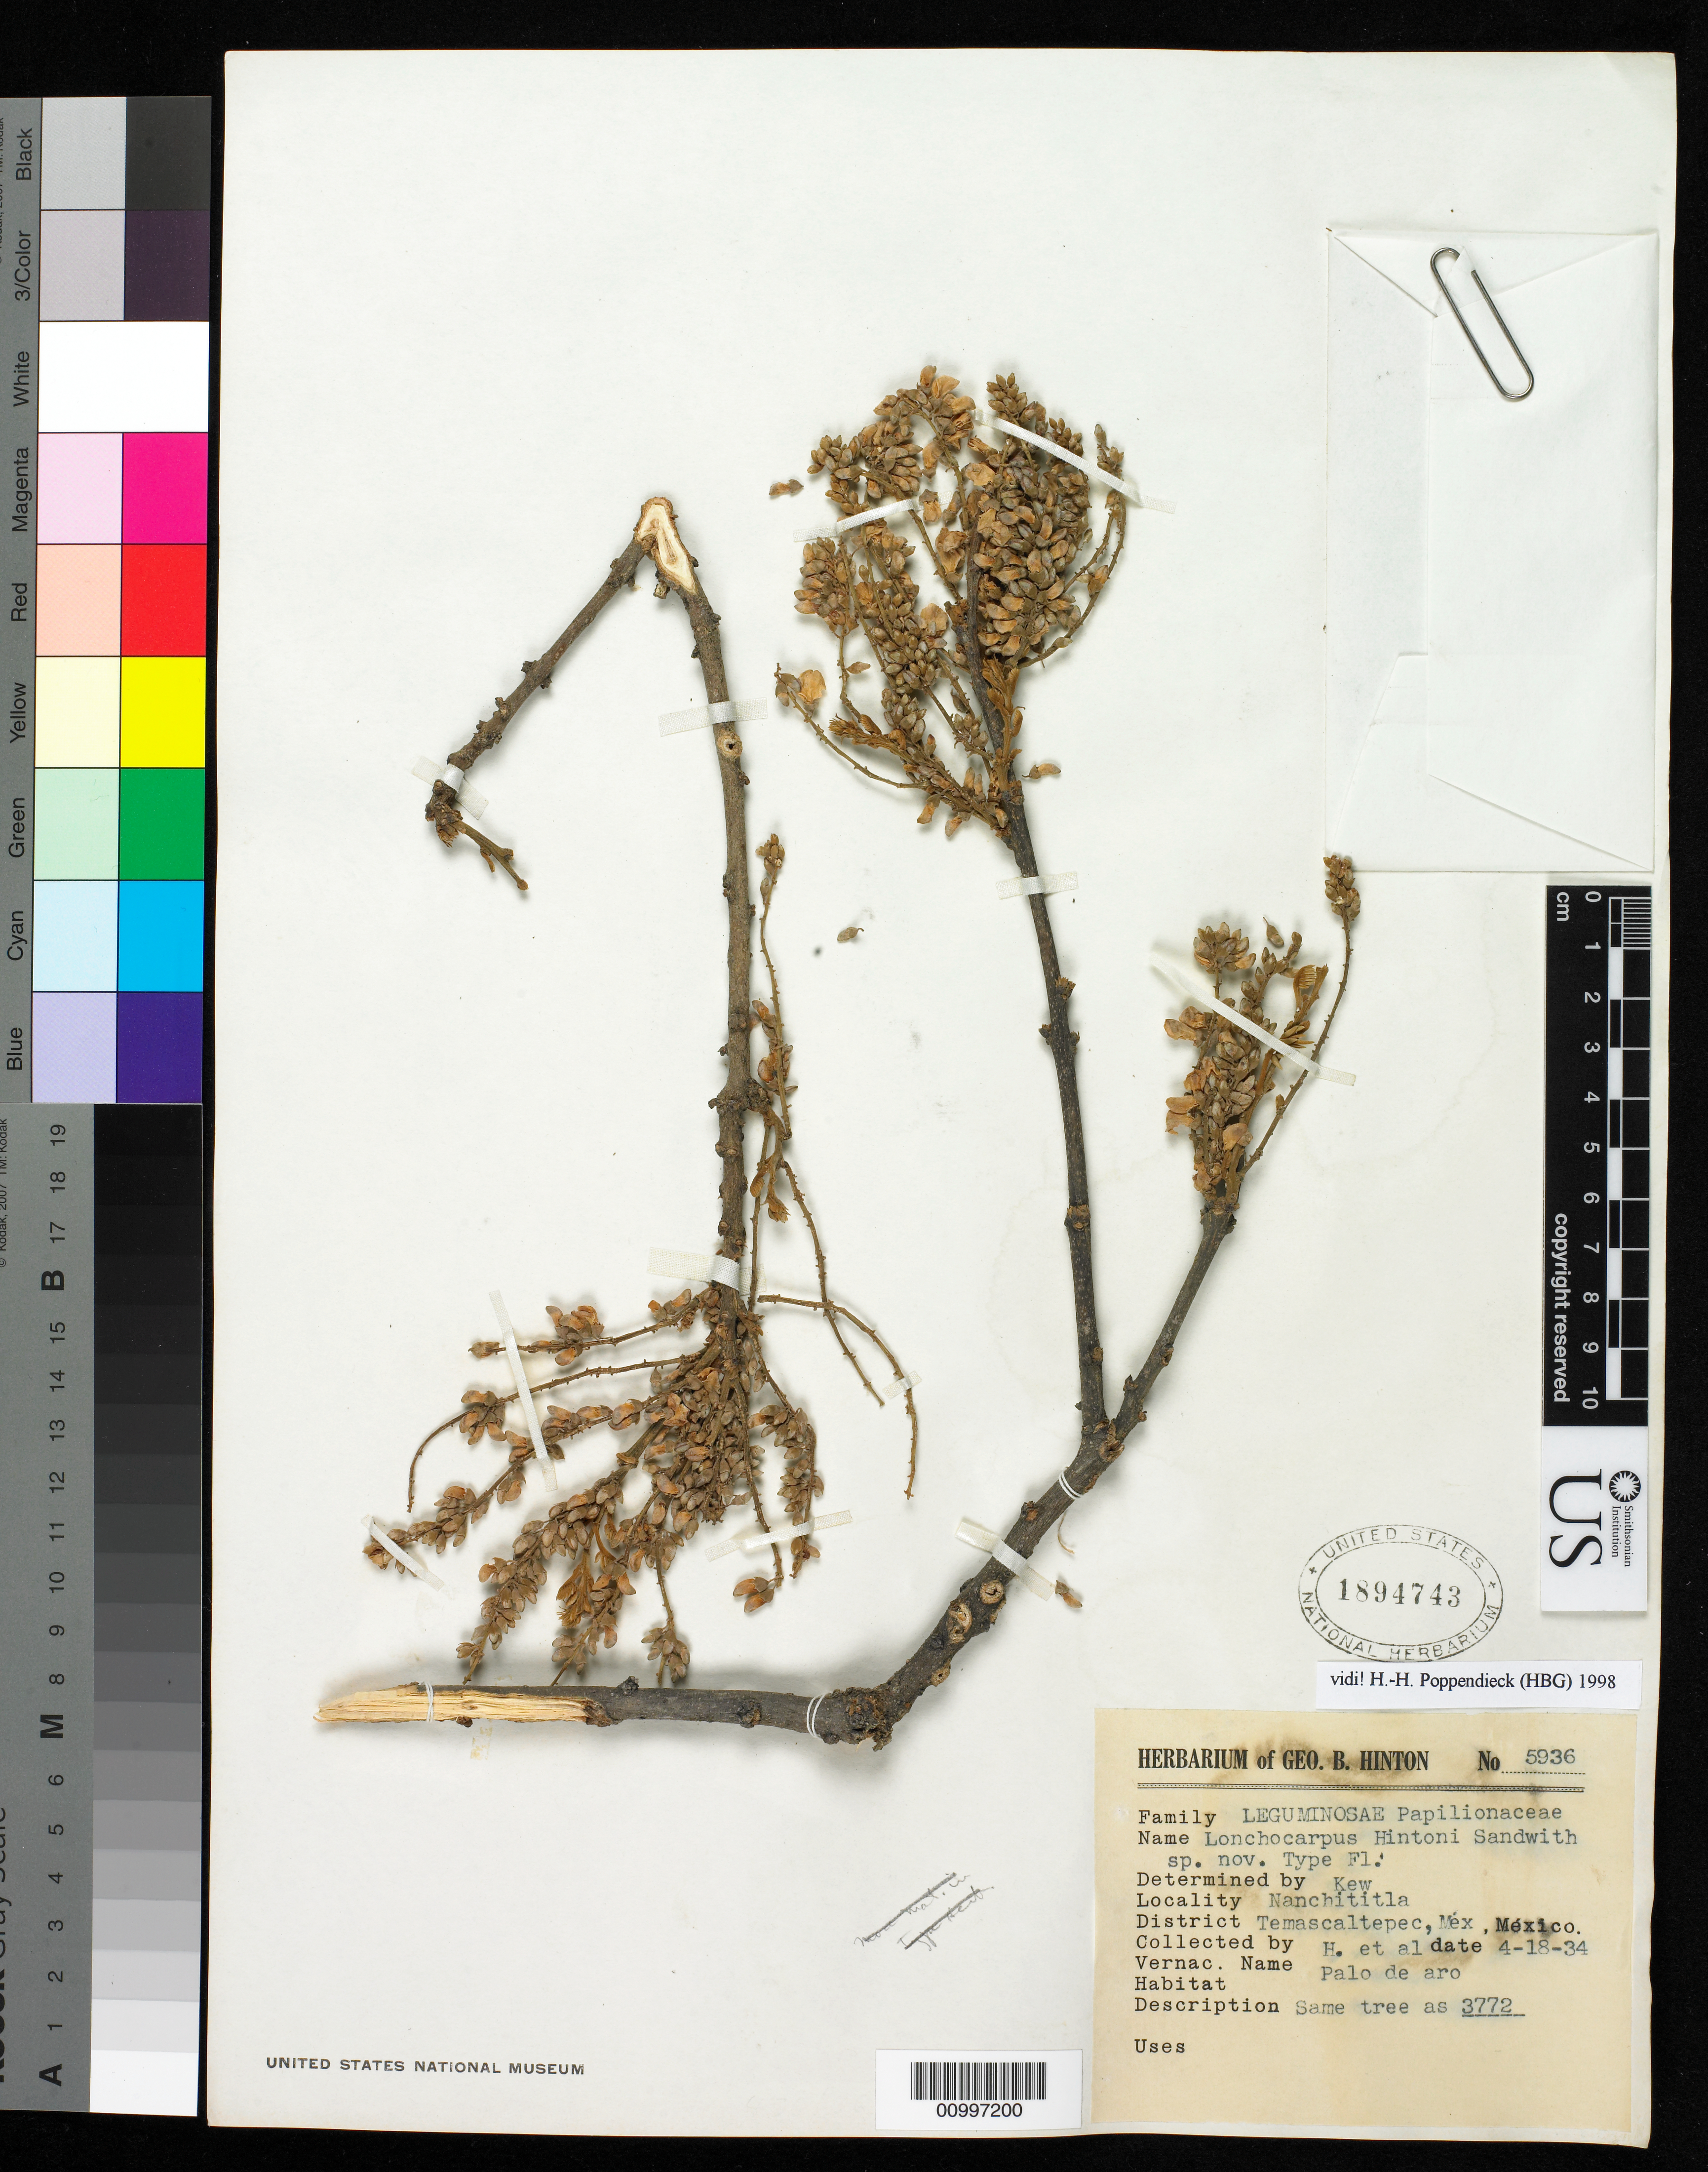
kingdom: Plantae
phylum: Tracheophyta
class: Magnoliopsida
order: Fabales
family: Fabaceae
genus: Lonchocarpus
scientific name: Lonchocarpus hintonii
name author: Sandwith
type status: Isosyntype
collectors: G. B. Hinton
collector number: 5936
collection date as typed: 18 Apr 1934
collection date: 1934-04-18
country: Mexico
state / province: México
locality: Nanchititla. Temascaltepec.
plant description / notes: Cited as "typus floris".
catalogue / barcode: US 1894743